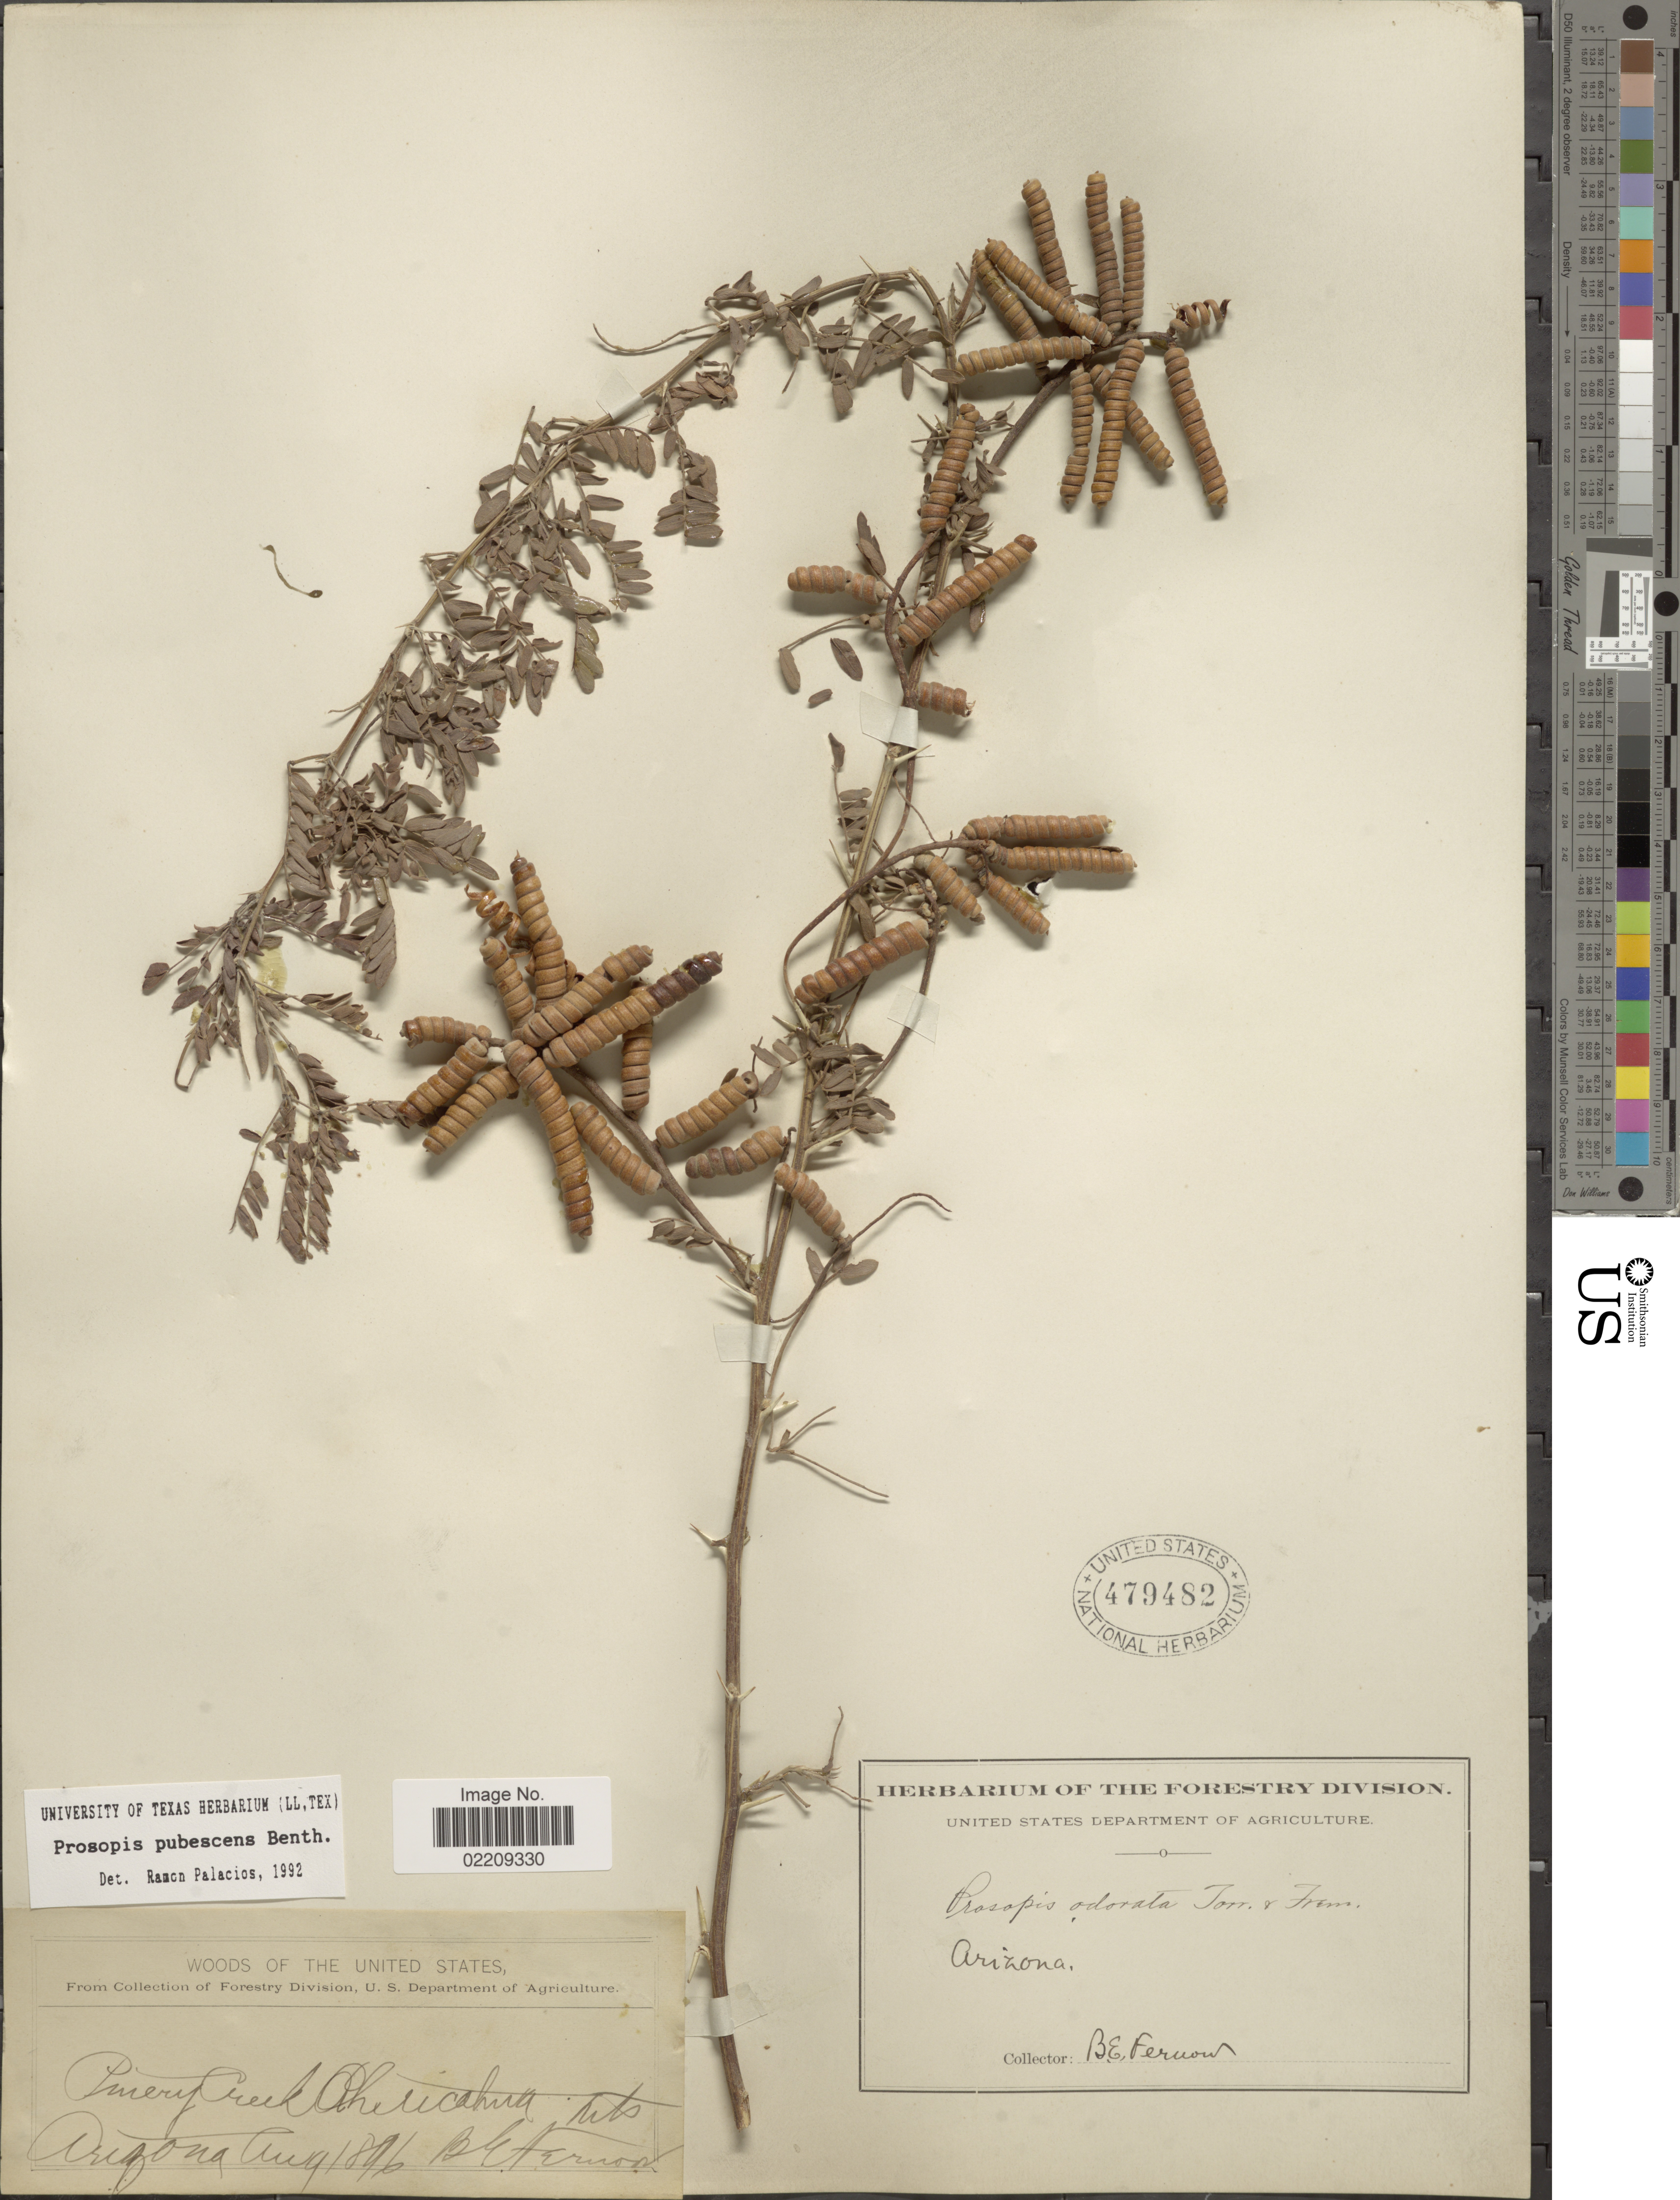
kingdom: Plantae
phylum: Tracheophyta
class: Magnoliopsida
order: Fabales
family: Fabaceae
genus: Strombocarpa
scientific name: Strombocarpa pubescens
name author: (Benth.) A. Gray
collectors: B. Fernow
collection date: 1896-08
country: United States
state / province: Arizona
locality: Pinery Creek, Chiricahua Mts.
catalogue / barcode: US 479482